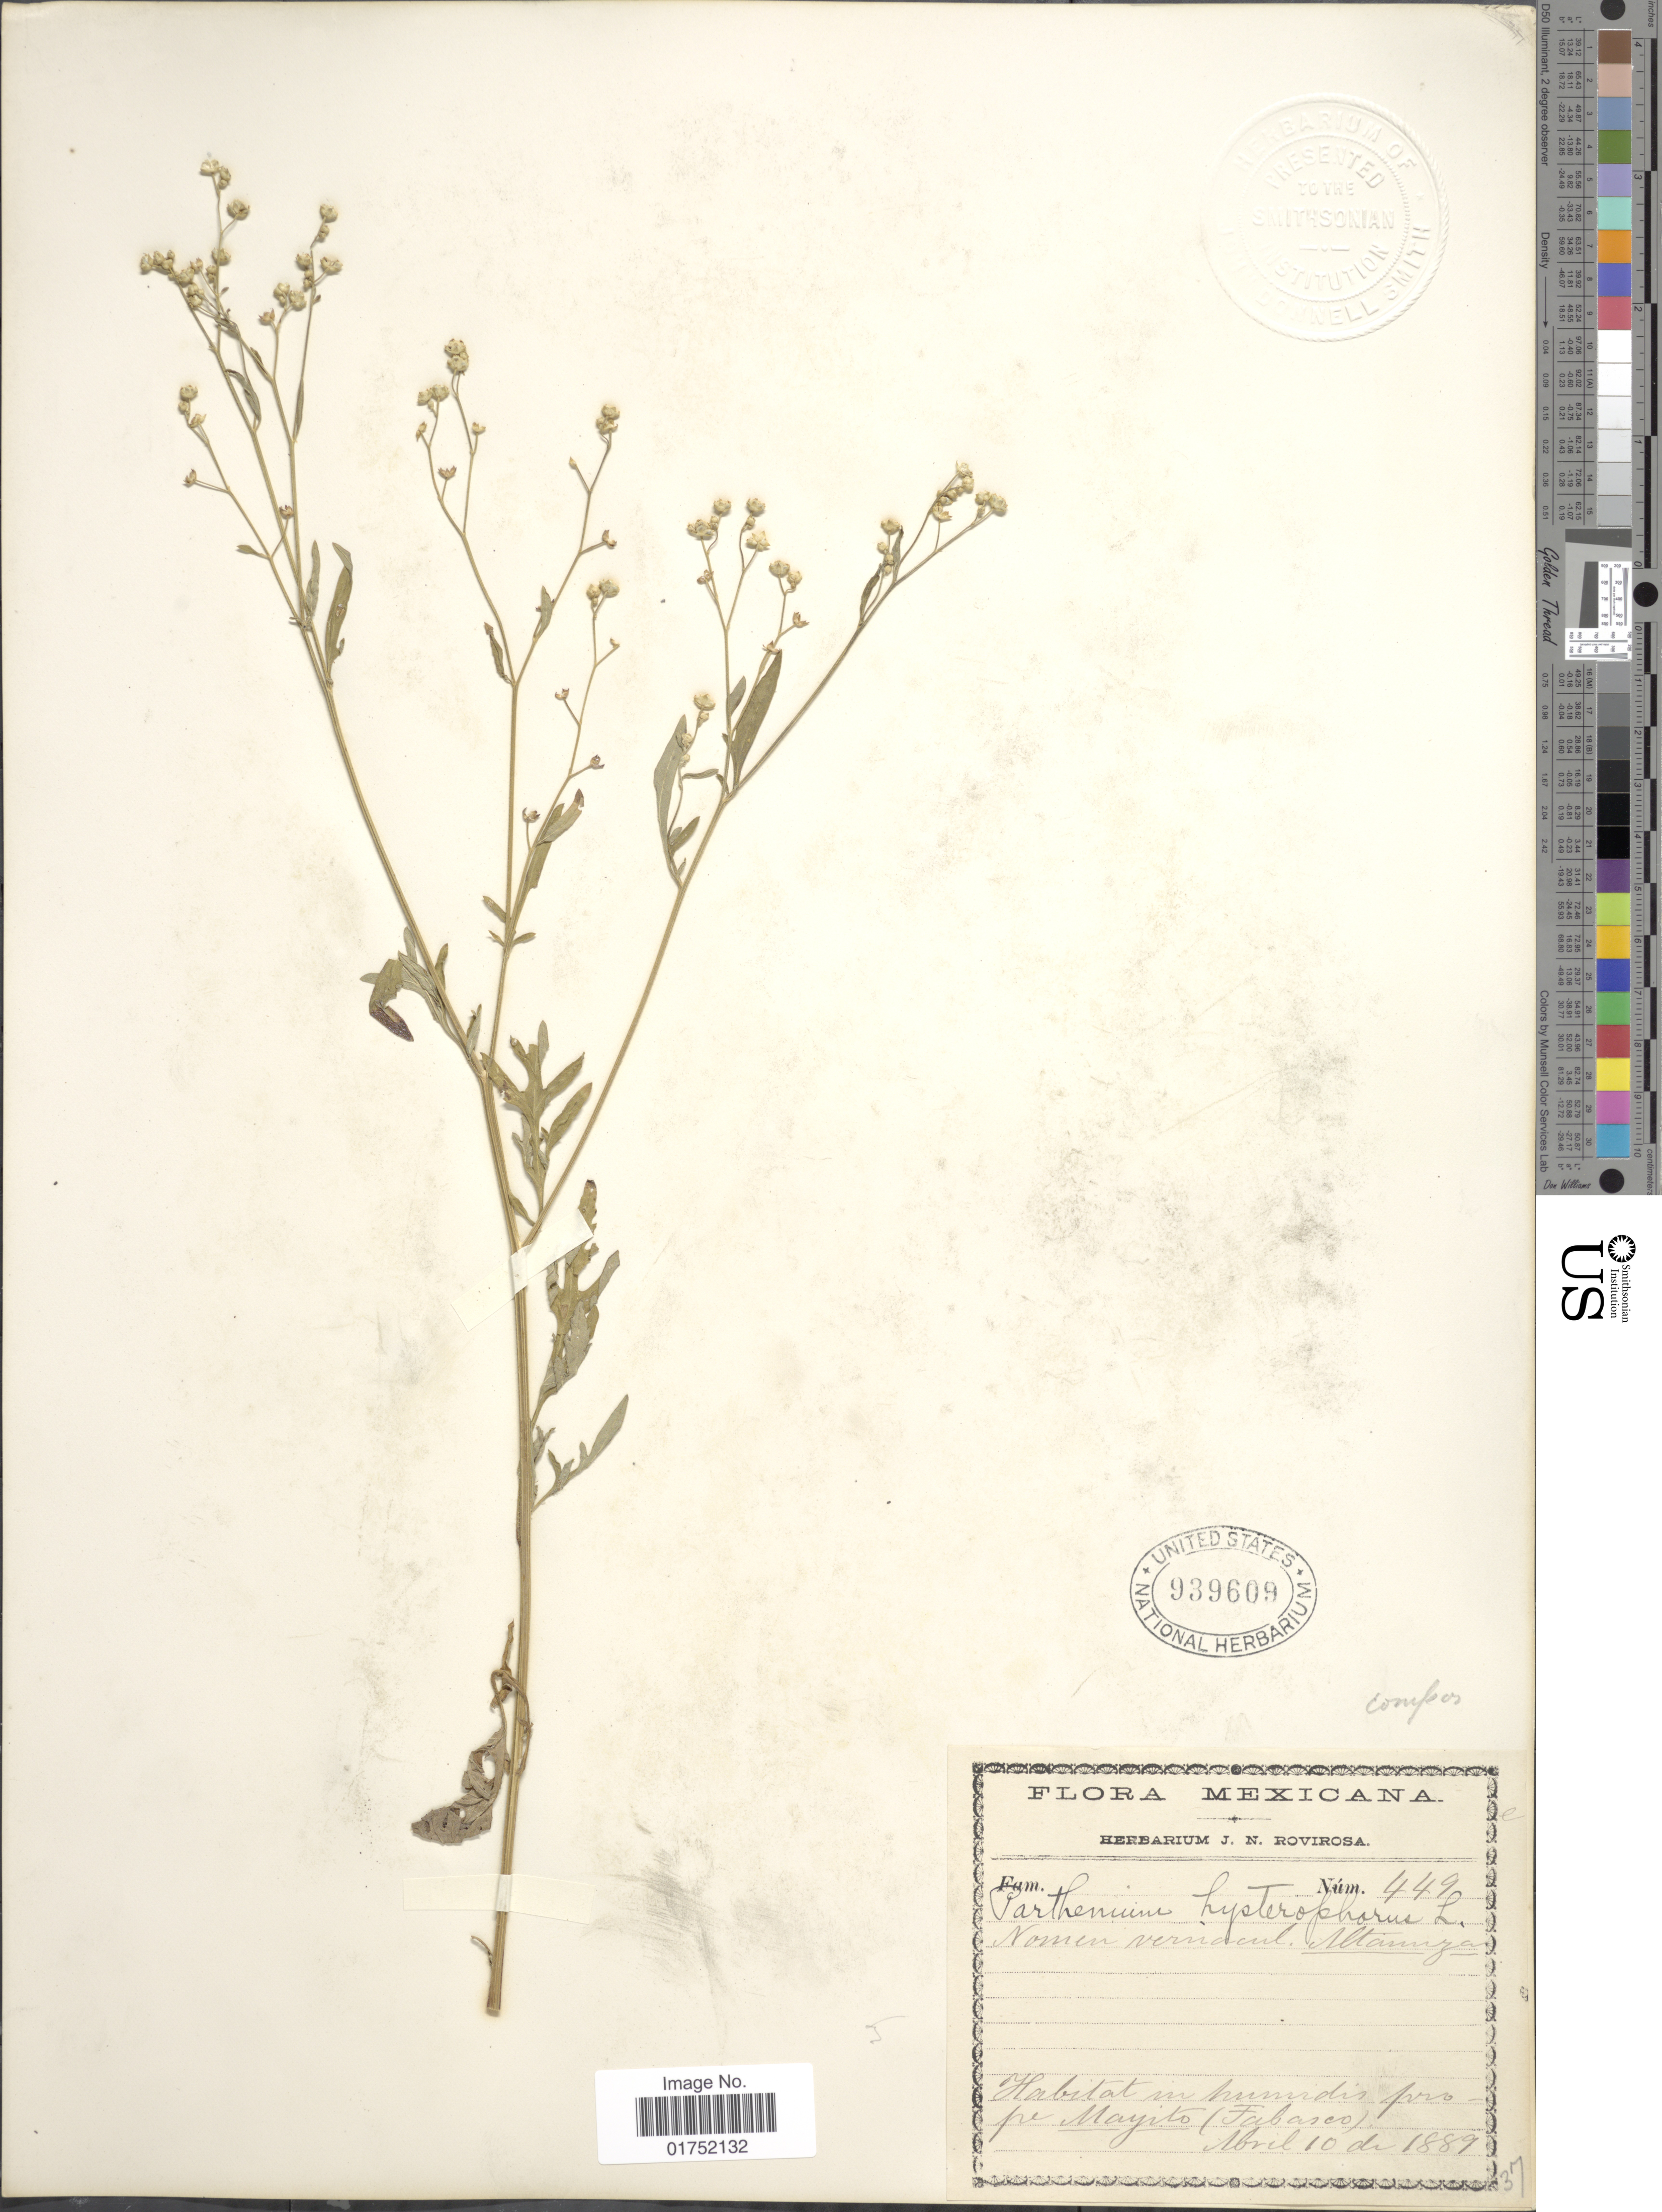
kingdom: Plantae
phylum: Tracheophyta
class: Magnoliopsida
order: Asterales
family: Asteraceae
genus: Parthenium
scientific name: Parthenium hysterophorus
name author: L.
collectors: ex herb. J. N. Rovirosa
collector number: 449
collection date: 1889-04-10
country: Mexico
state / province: Tabasco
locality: Prope Mayito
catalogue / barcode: US 939609